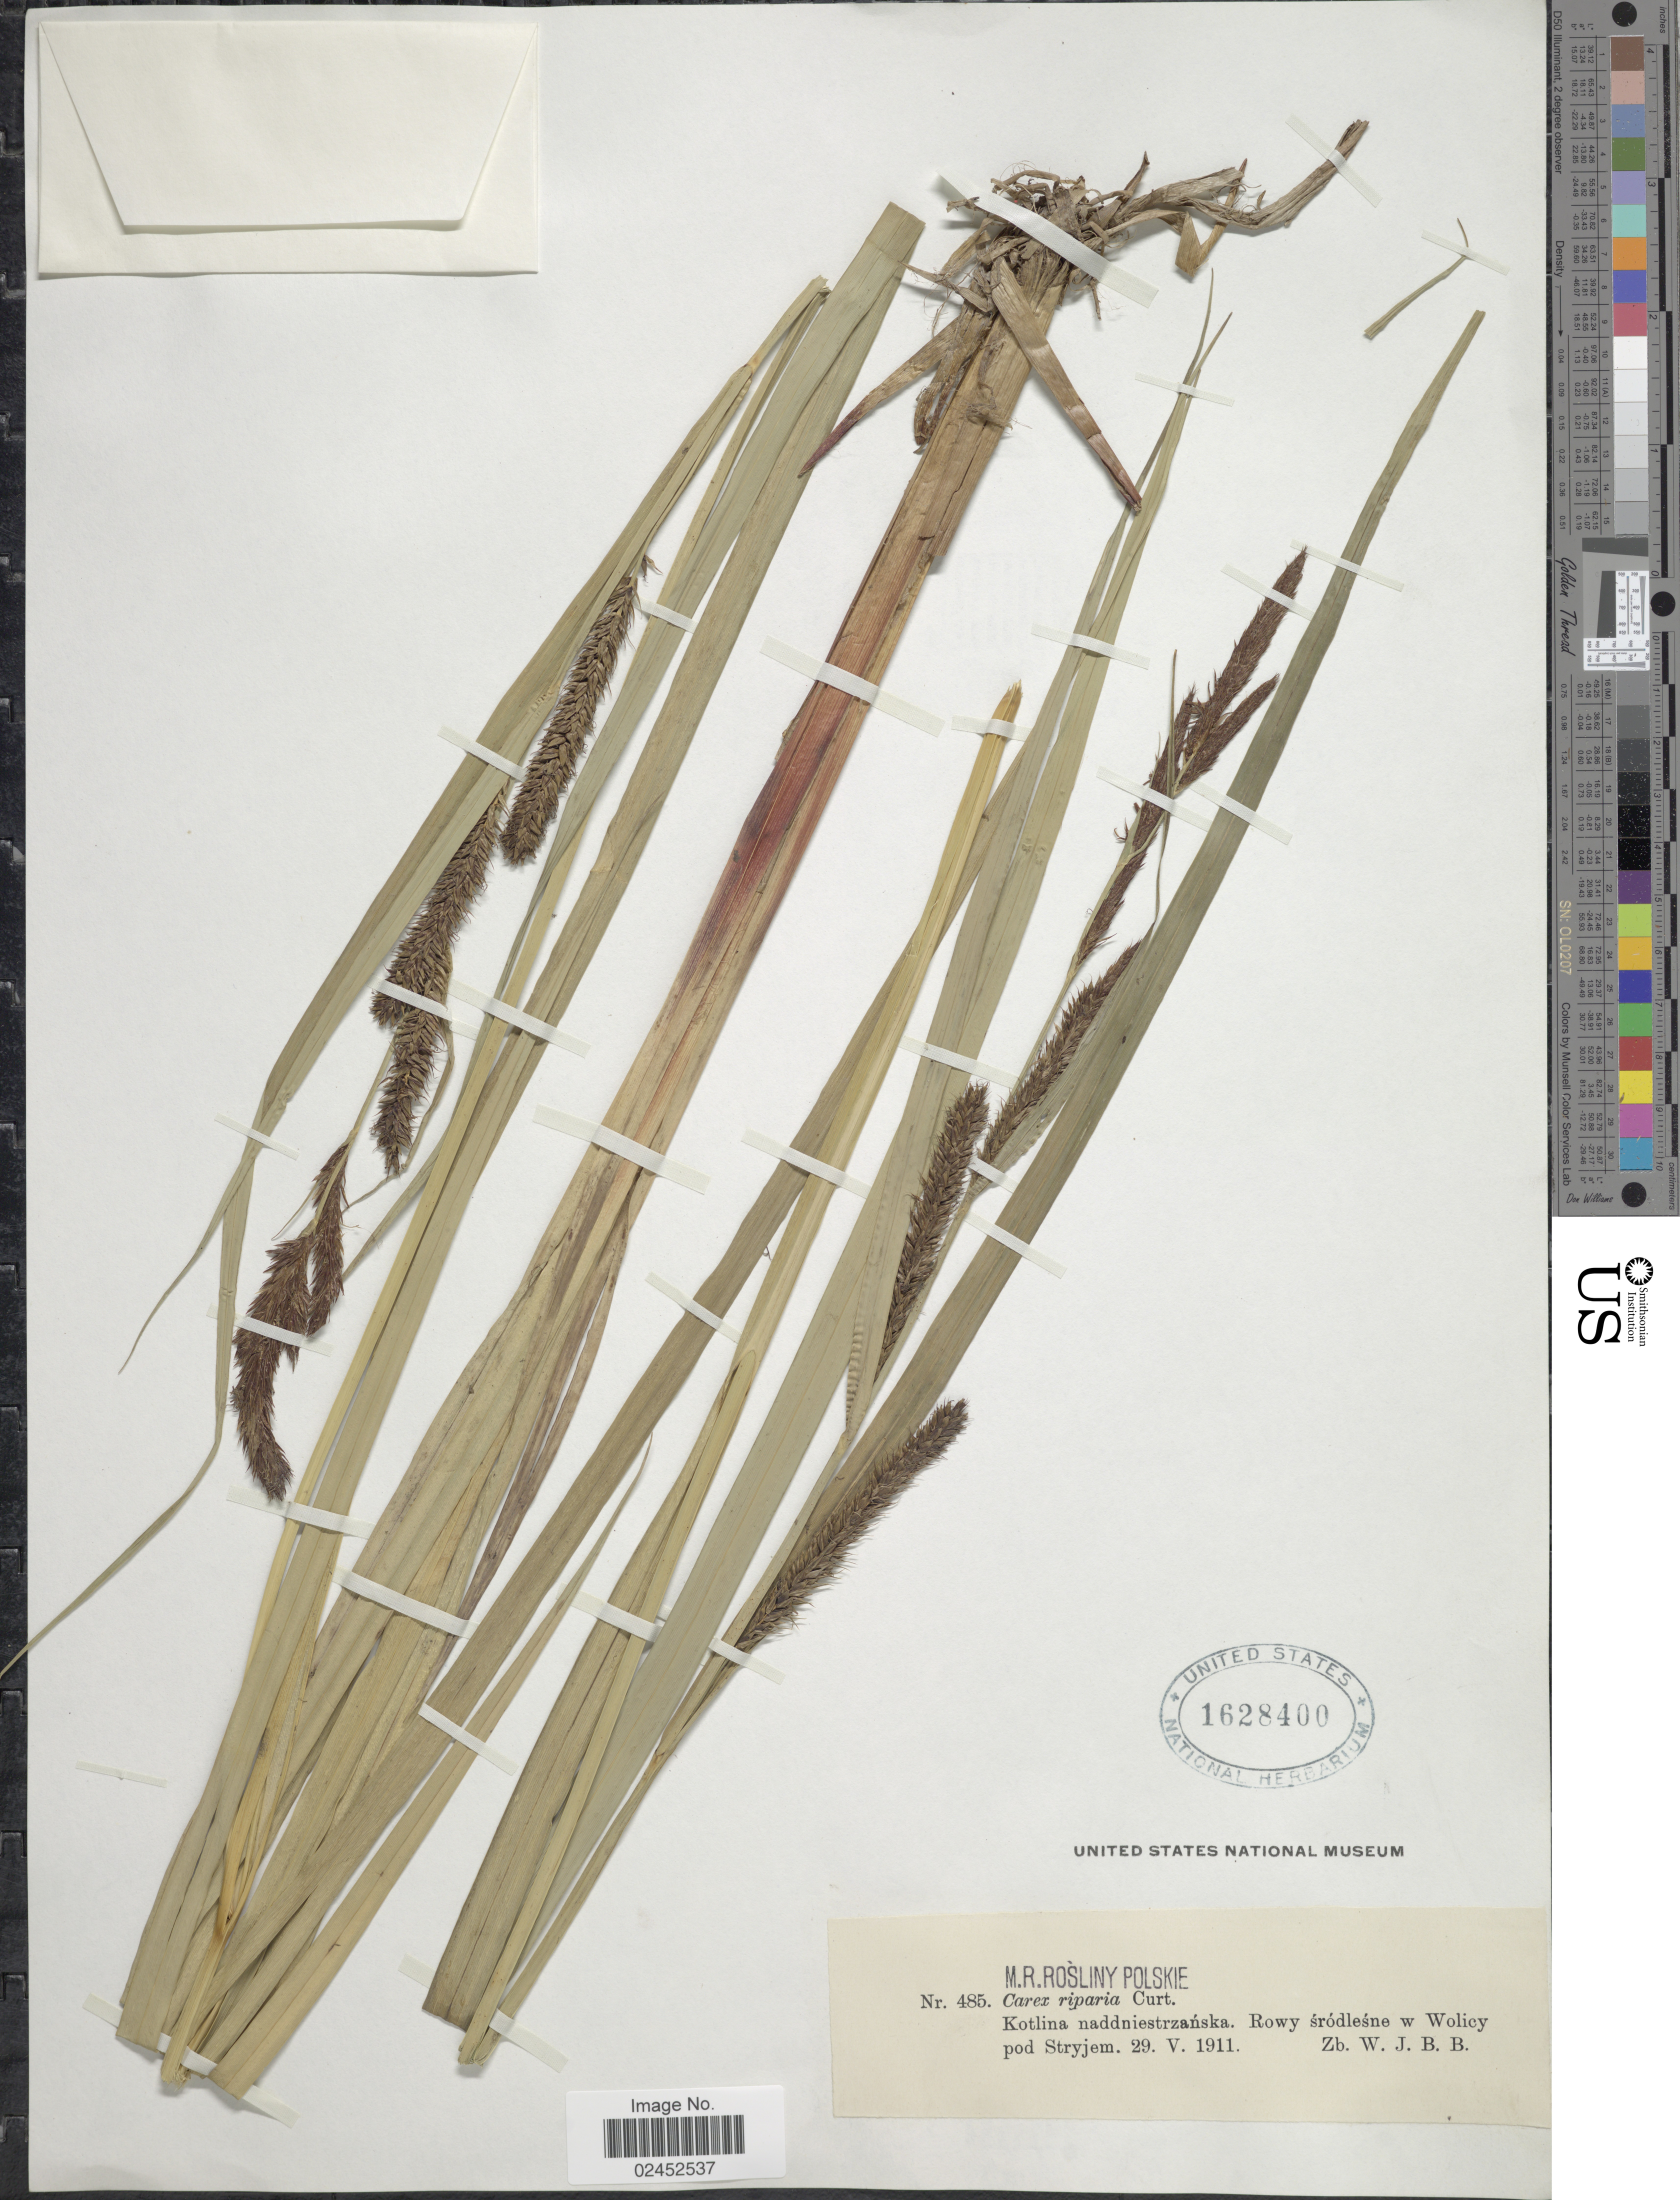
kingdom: Plantae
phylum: Tracheophyta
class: Liliopsida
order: Poales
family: Cyperaceae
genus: Carex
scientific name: Carex riparia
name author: Curtis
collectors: W. J. B. B.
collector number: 485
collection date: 1911-05-29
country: Poland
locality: Kotlina naddniestrzanska. Rowy srodlesne w Wolicy pod Stryjem.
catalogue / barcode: US 1628400